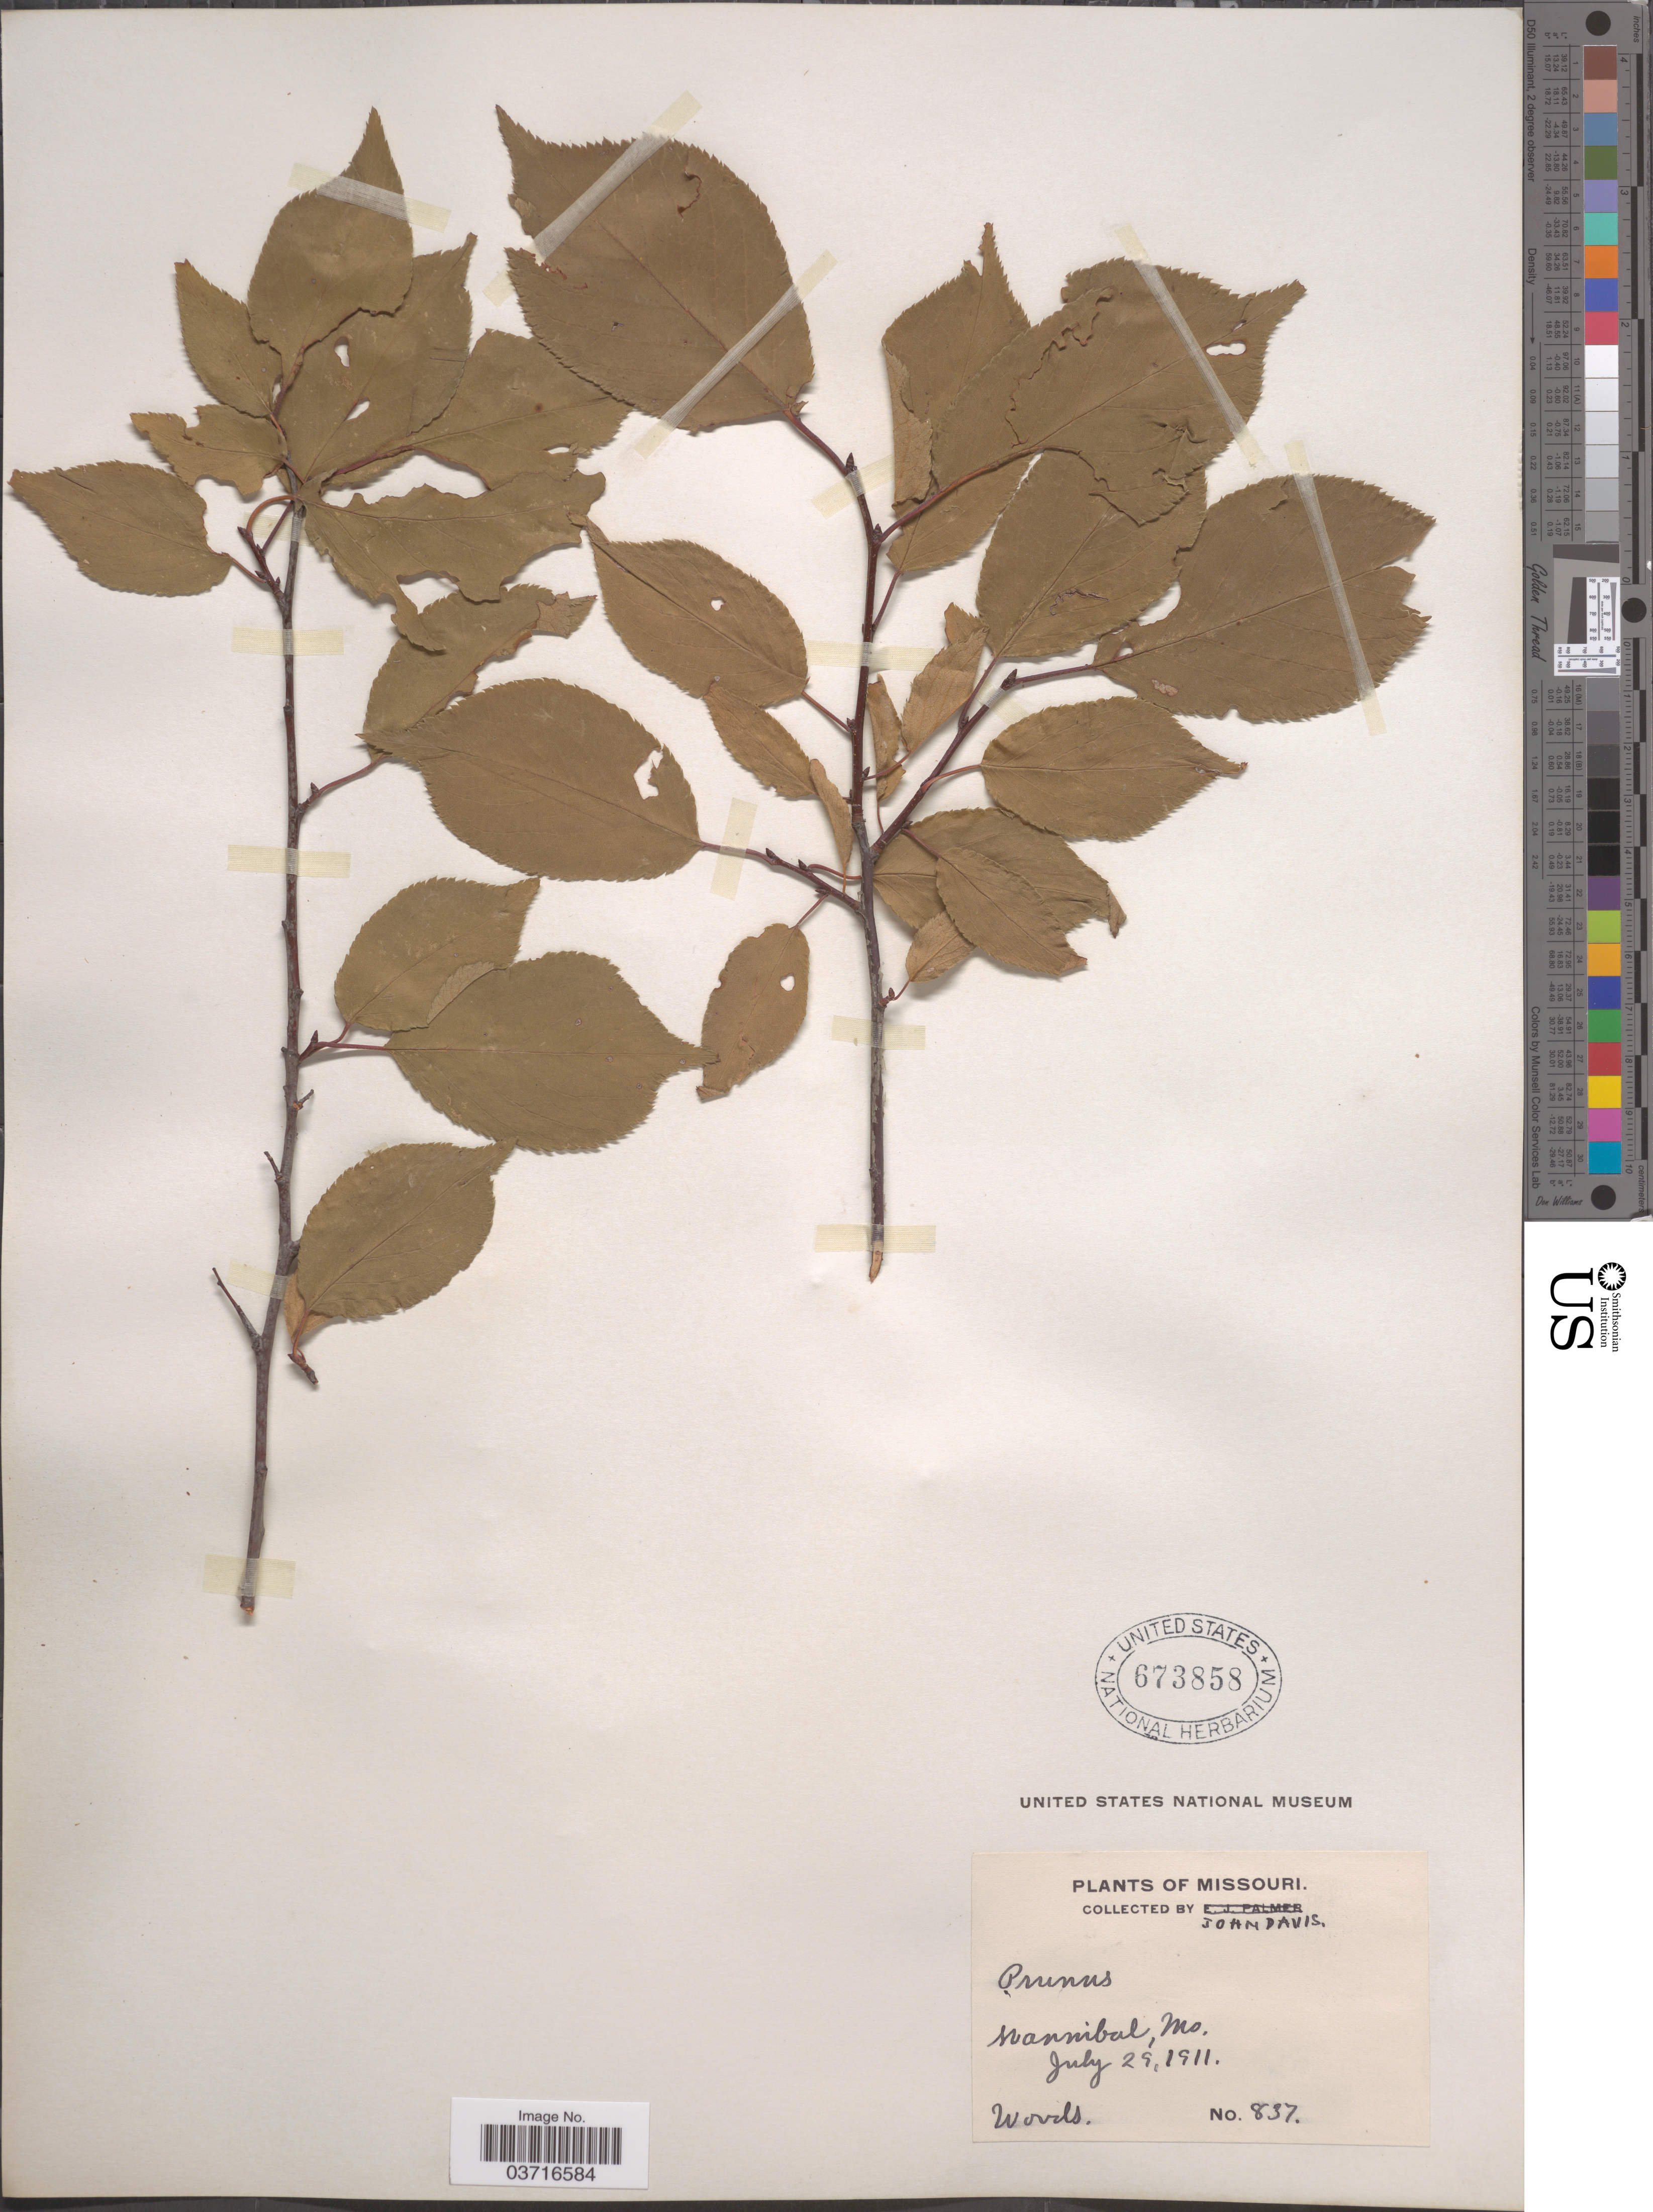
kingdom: Plantae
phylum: Tracheophyta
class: Magnoliopsida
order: Rosales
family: Rosaceae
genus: Prunus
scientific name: Prunus sp.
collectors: J. Davis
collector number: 837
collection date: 1911-07-29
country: United States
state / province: Missouri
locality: Hannibal.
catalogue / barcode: US 673858